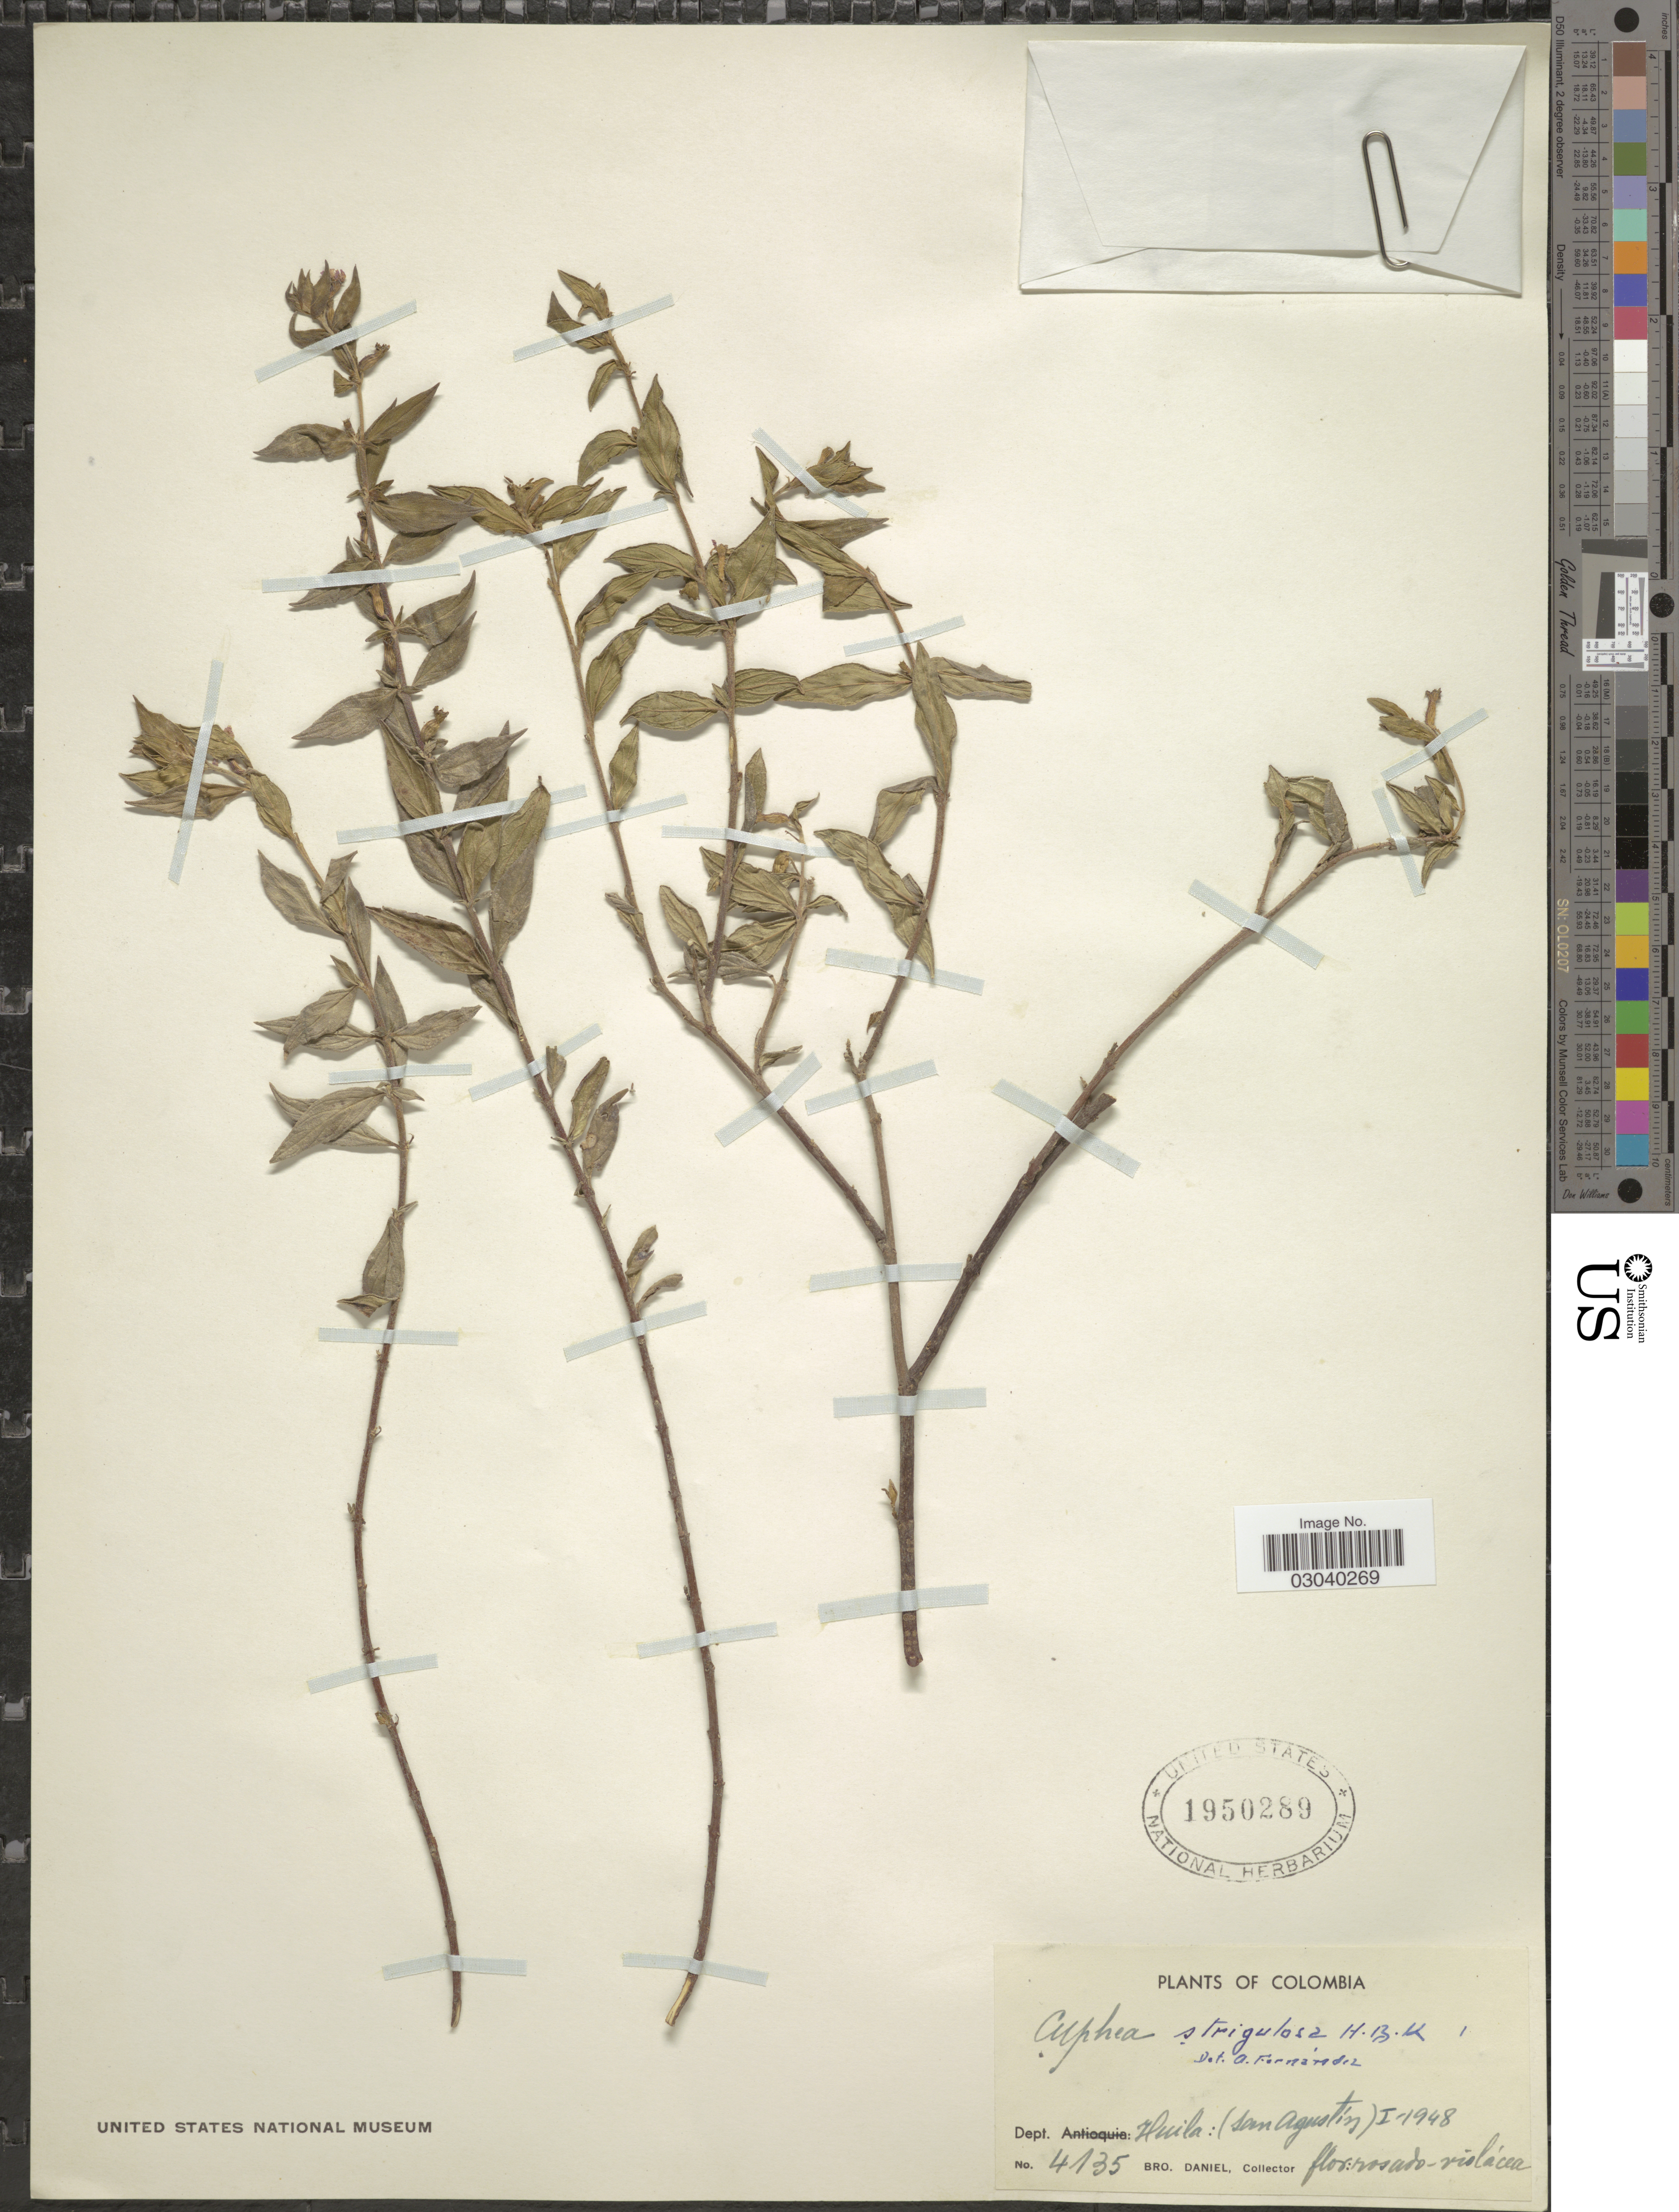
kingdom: Plantae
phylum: Tracheophyta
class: Magnoliopsida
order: Myrtales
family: Lythraceae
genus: Cuphea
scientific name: Cuphea strigulosa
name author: Kunth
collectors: Bro. Daniel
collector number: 4135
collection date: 1948-01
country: Colombia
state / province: Huila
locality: Dept. Huila: (San Agustin).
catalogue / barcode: US 1950289